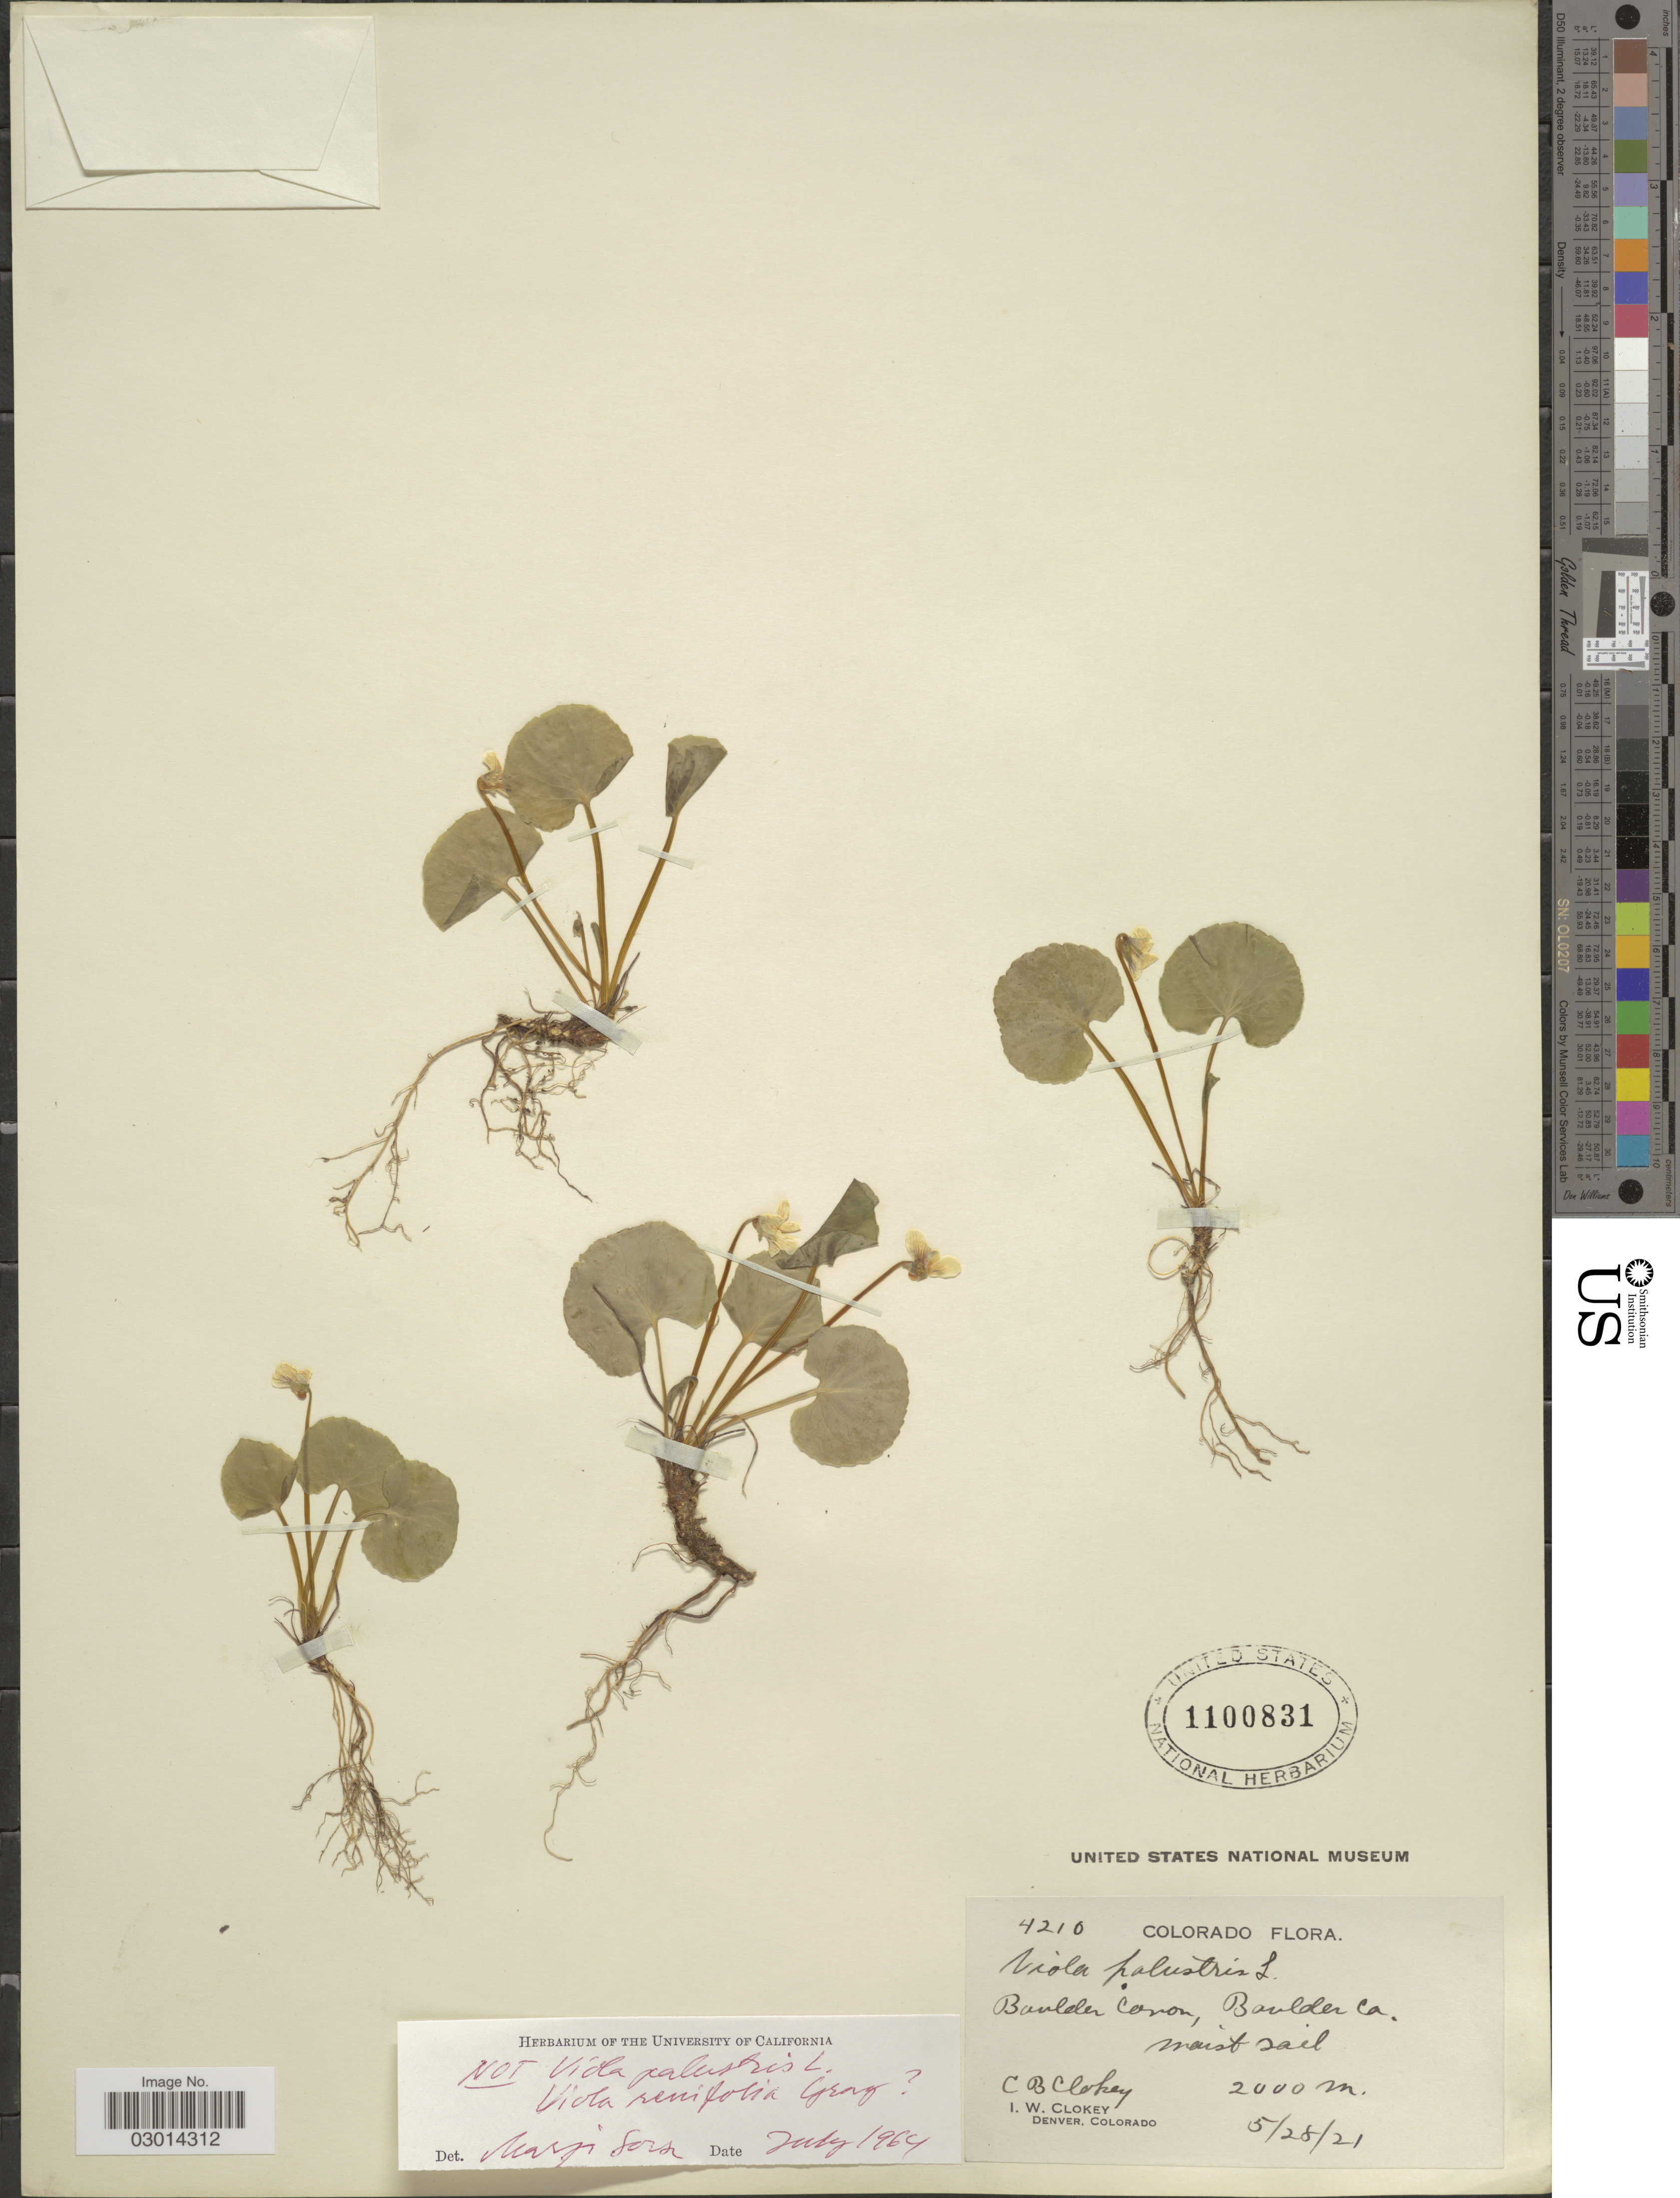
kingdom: Plantae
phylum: Tracheophyta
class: Magnoliopsida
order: Malpighiales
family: Violaceae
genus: Viola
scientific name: Viola renifolia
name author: A. Gray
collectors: C. Clokey & I. W. Clokey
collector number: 4210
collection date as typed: Transcribed d/m/y: 28/5/21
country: United States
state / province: Colorado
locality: Boulder Canon, Boulder Co.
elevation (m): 2000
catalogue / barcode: US 1100831